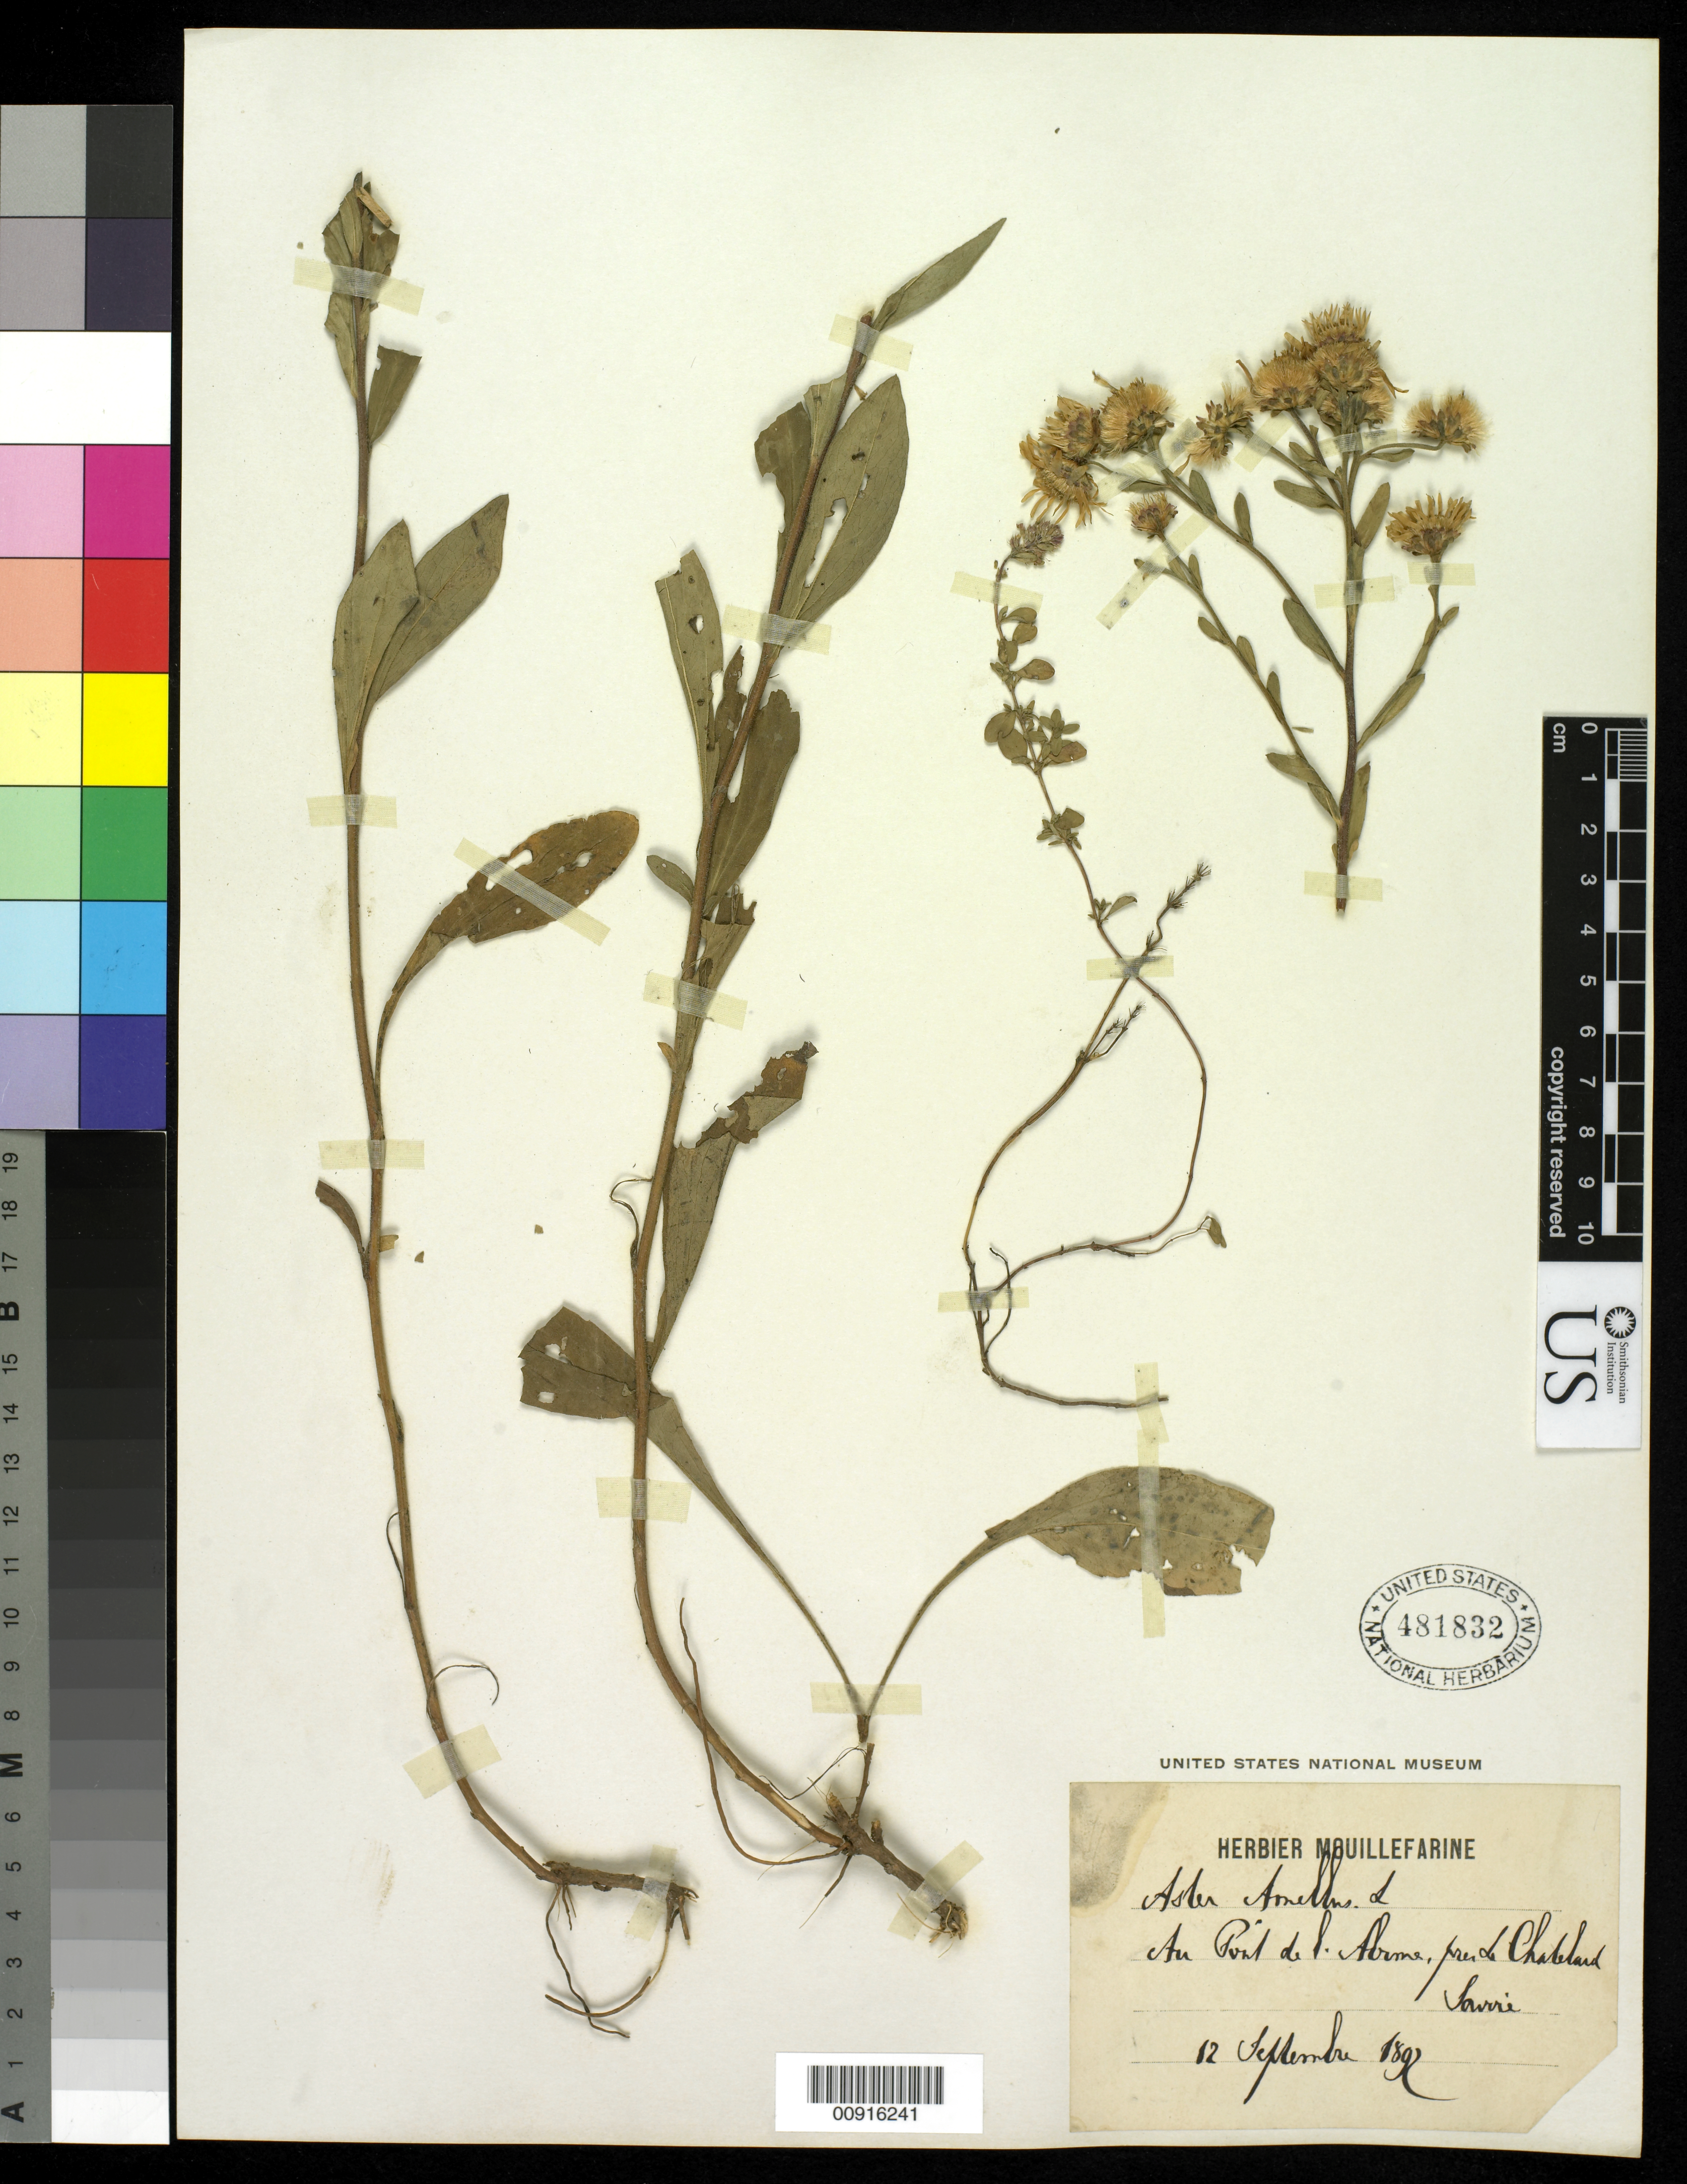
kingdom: Plantae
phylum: Tracheophyta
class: Magnoliopsida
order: Asterales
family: Asteraceae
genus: Aster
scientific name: Aster amellus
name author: L.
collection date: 1892-09-12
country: France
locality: Au Pont d l. Alrme, pres le Chatelard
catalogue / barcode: US 481832